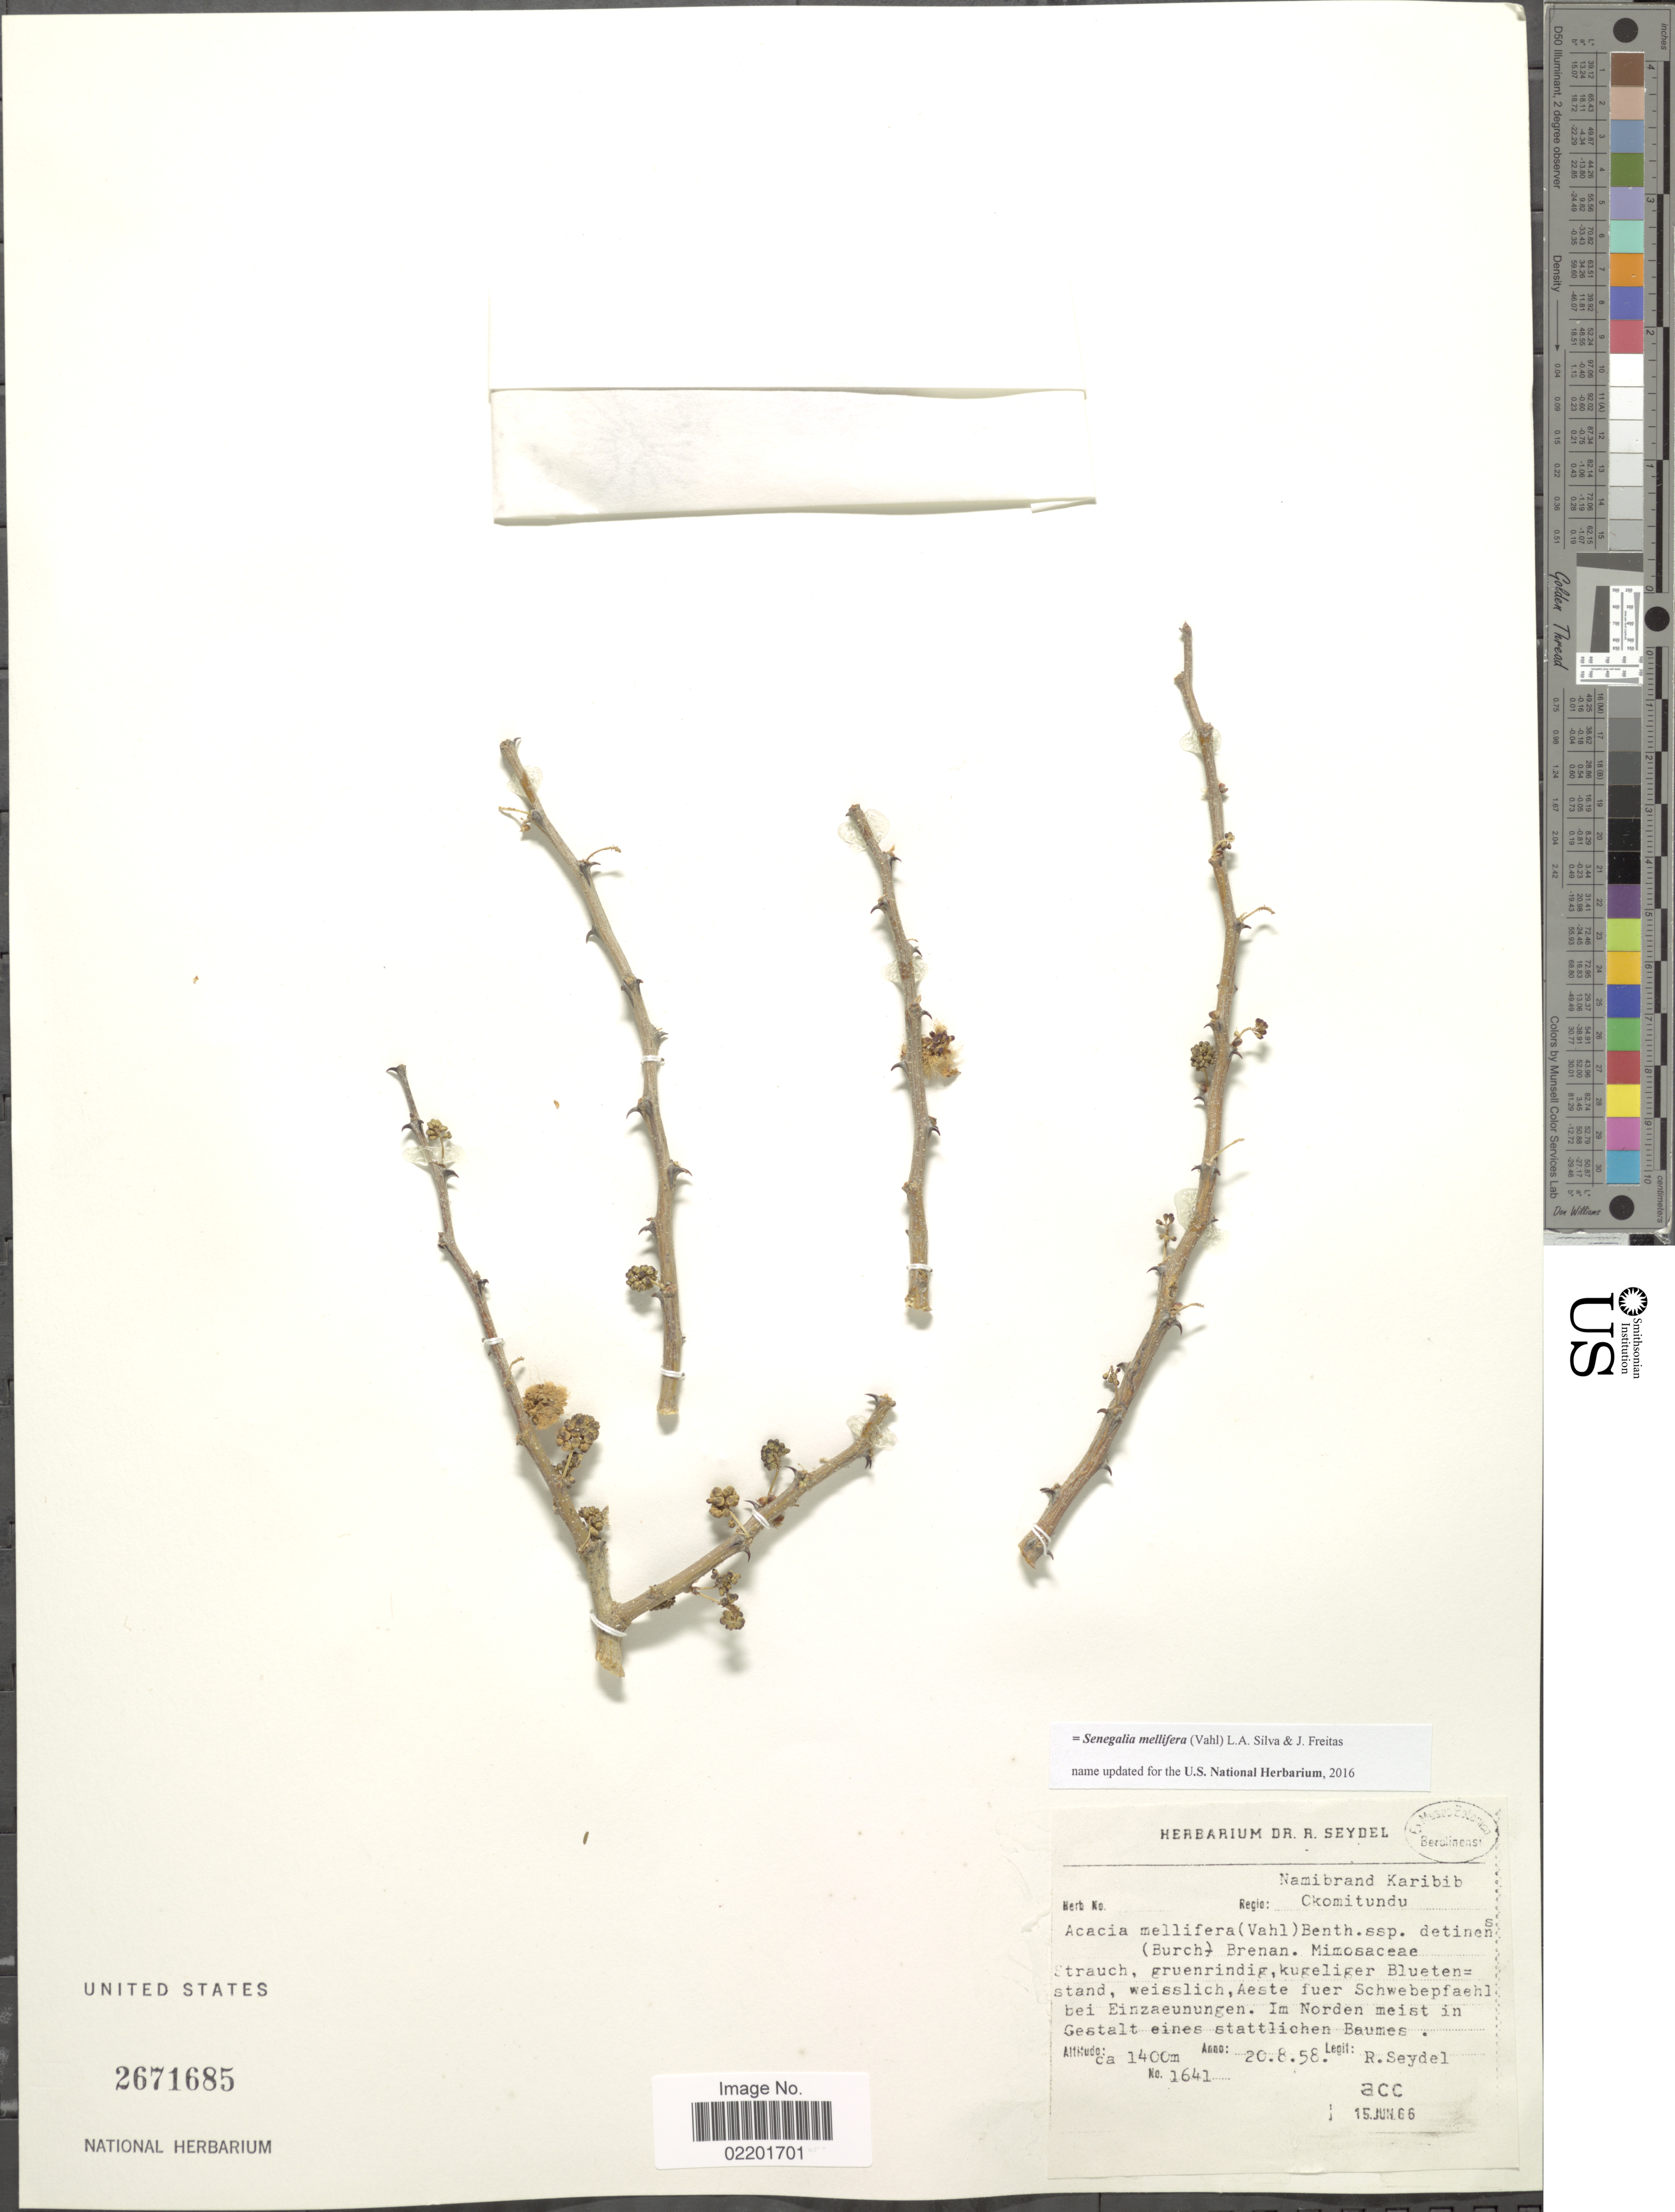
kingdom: Plantae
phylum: Tracheophyta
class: Magnoliopsida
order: Fabales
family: Fabaceae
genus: Senegalia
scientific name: Senegalia mellifera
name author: (Vahl) Seigler & Ebinger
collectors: R. Seydel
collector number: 1641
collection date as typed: Transcribed d/m/y: 20/8/58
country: Namibia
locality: Namibrand Karibib Okomitundu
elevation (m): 1400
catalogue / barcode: US 2671685